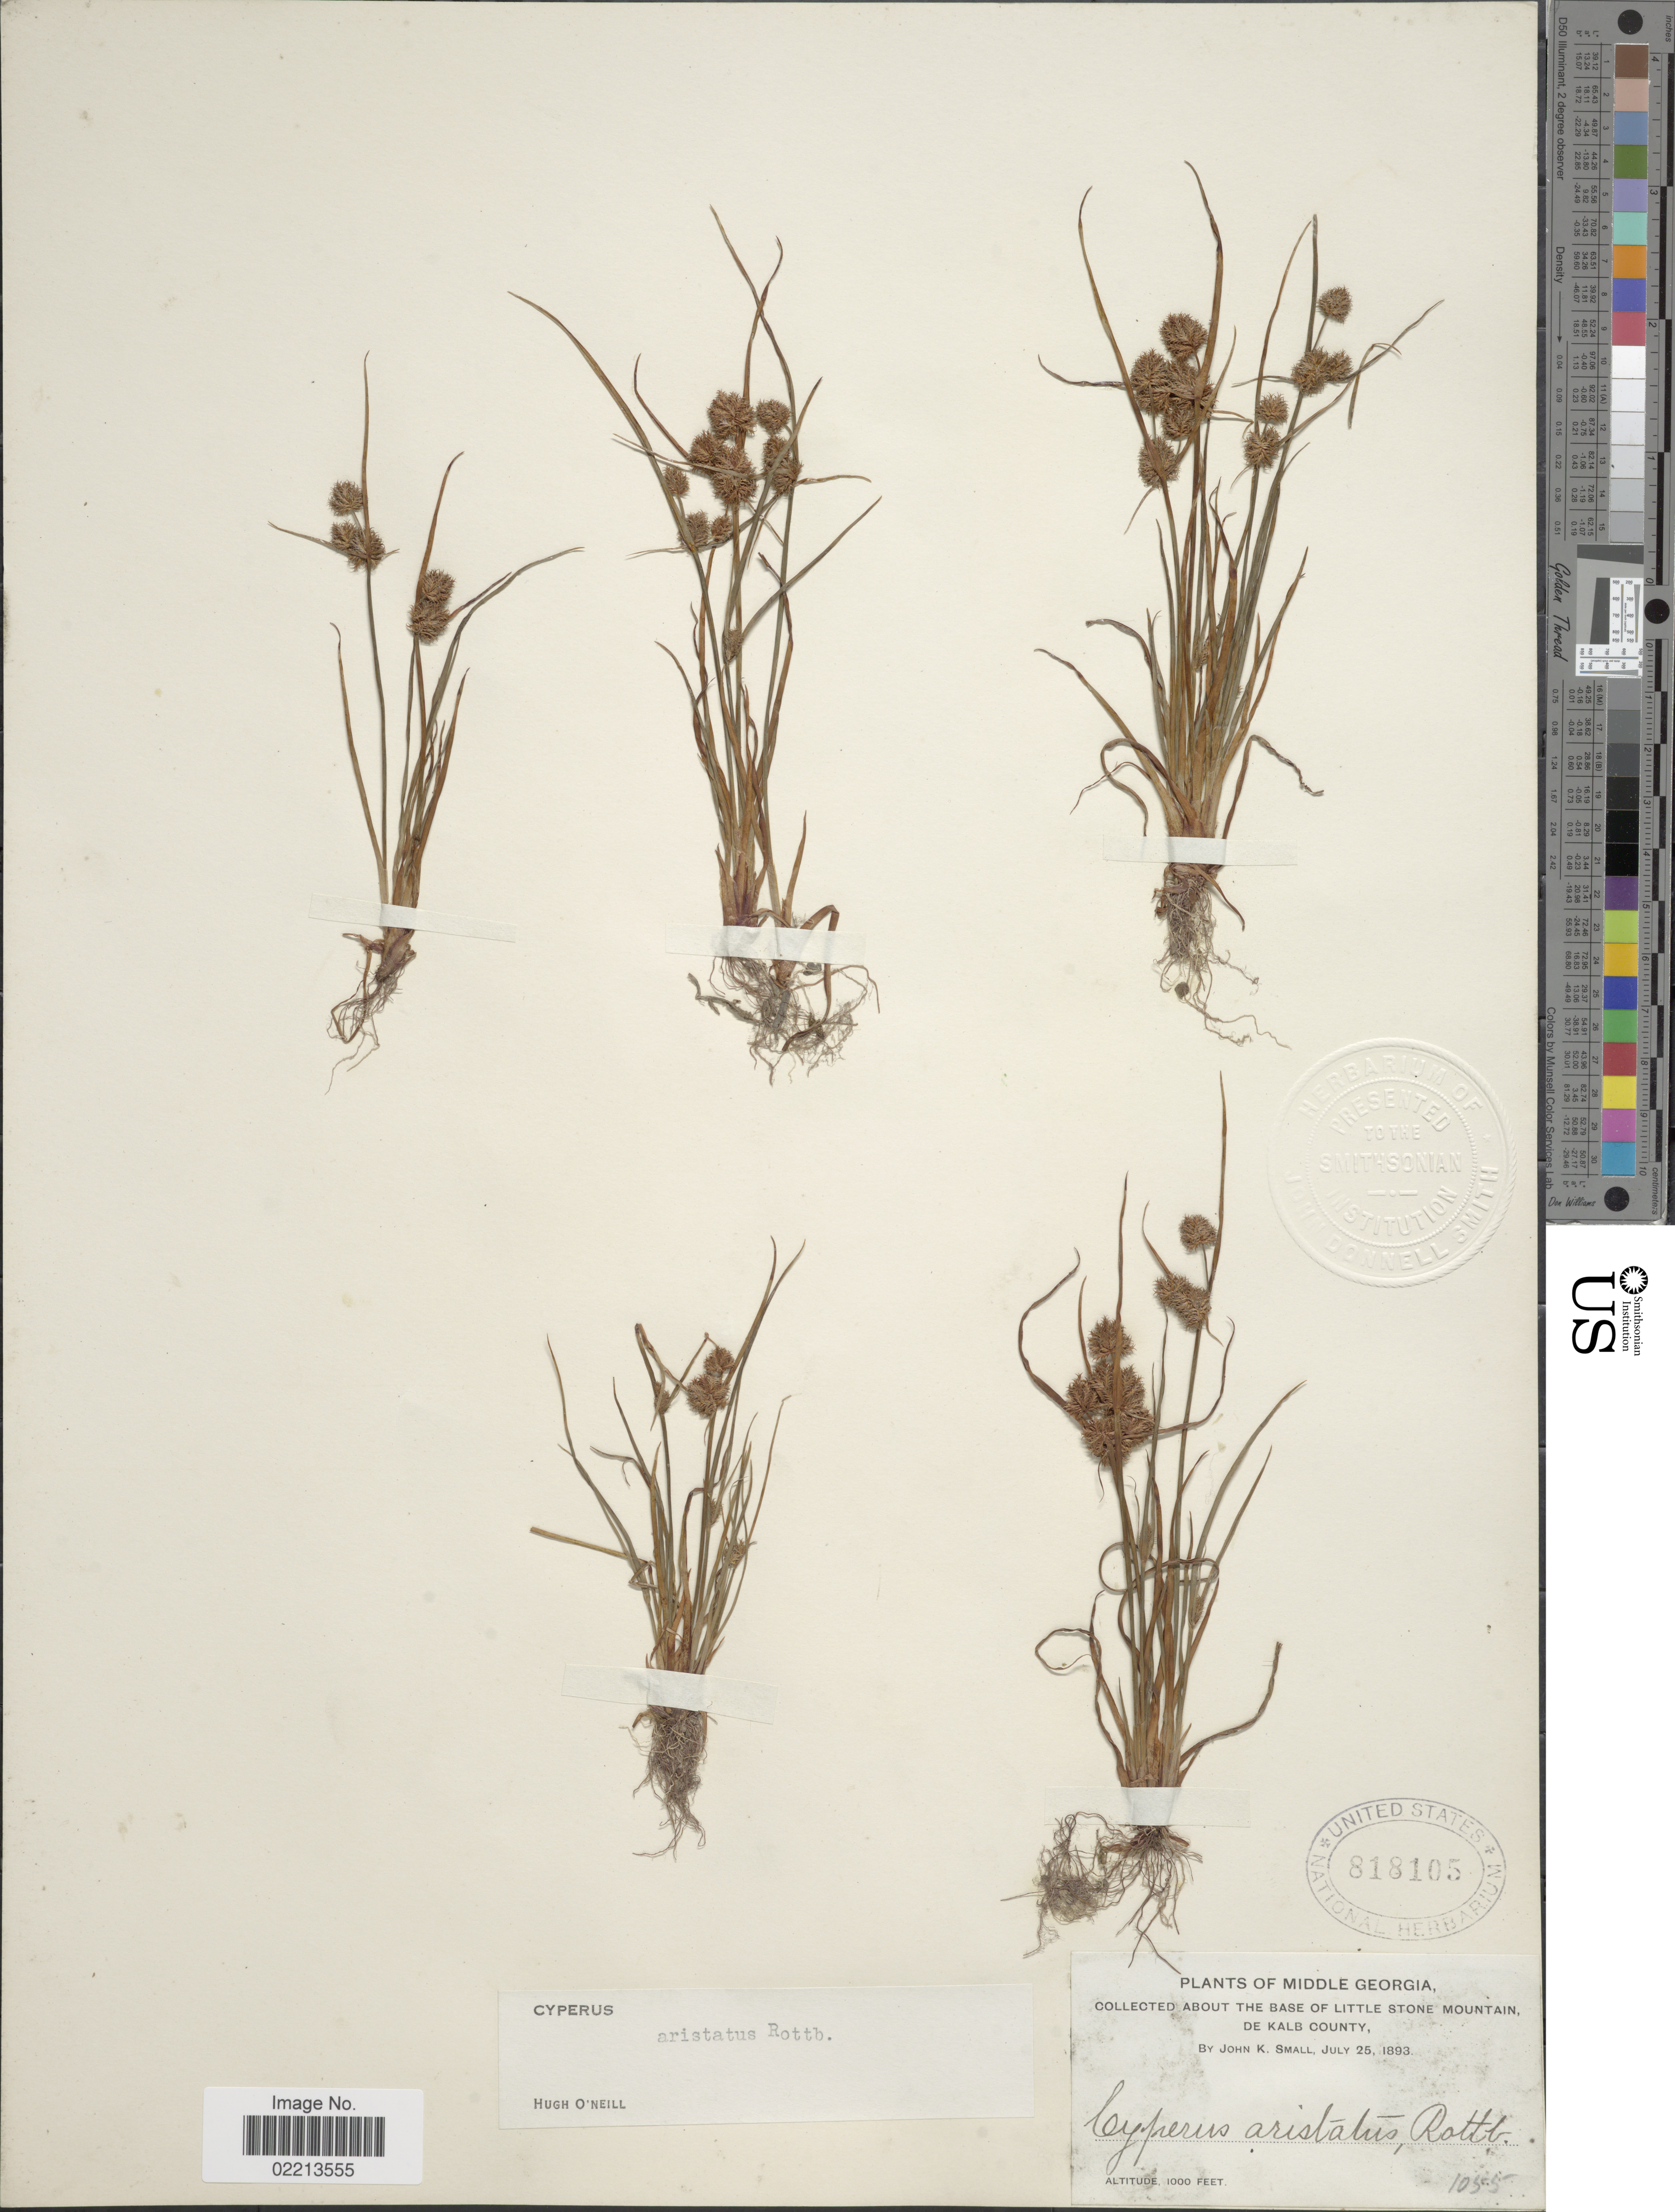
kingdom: Plantae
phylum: Tracheophyta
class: Liliopsida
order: Poales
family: Cyperaceae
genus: Cyperus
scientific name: Cyperus squarrosus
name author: L.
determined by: Strong, Mark T., (BOT), Smithsonian Institution - National Museum of Natural History (UNITED STATES)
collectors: J. K. Small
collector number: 1055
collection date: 1893-07-25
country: United States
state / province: Georgia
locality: Middle Georgia, about the base of Little Stone Mountain, de Kalb County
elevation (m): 305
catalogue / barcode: US 818105